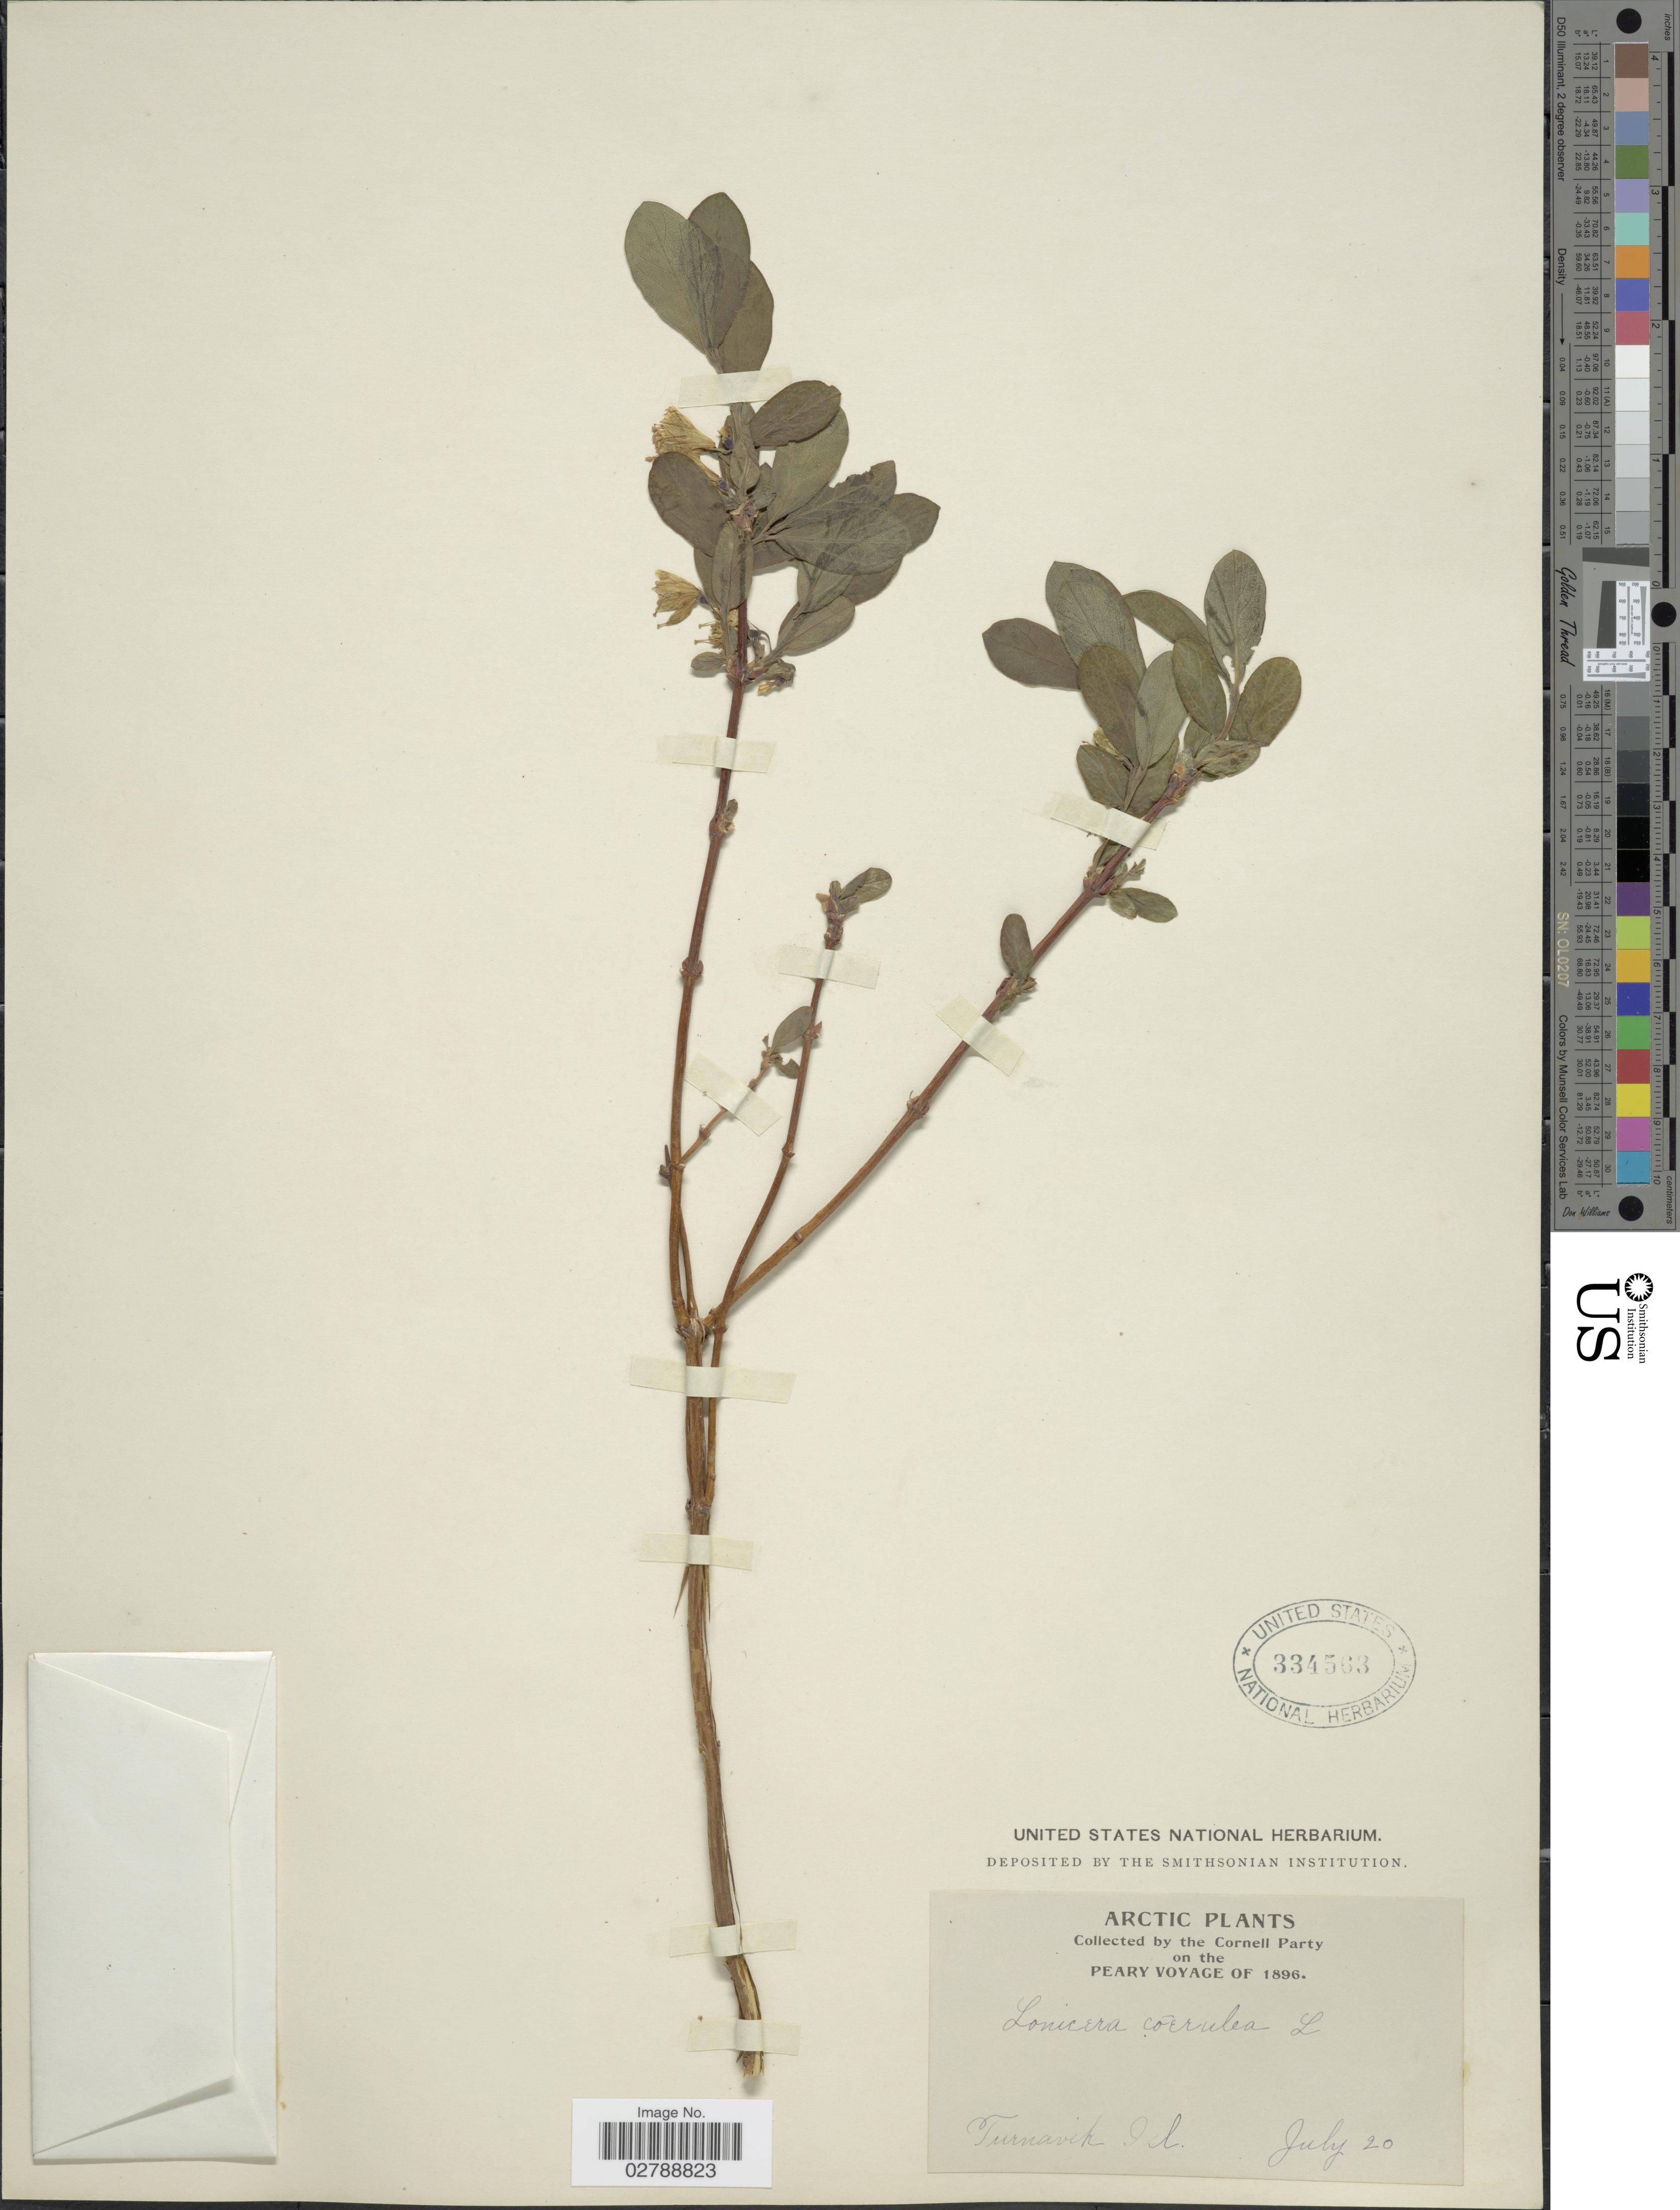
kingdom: Plantae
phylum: Tracheophyta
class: Magnoliopsida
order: Dipsacales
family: Caprifoliaceae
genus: Lonicera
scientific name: Lonicera caerulea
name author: L.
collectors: Cornell Party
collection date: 1896-07-20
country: Canada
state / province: Newfoundland and Labrador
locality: Arctic, Turnavik I.L.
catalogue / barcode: US 334563